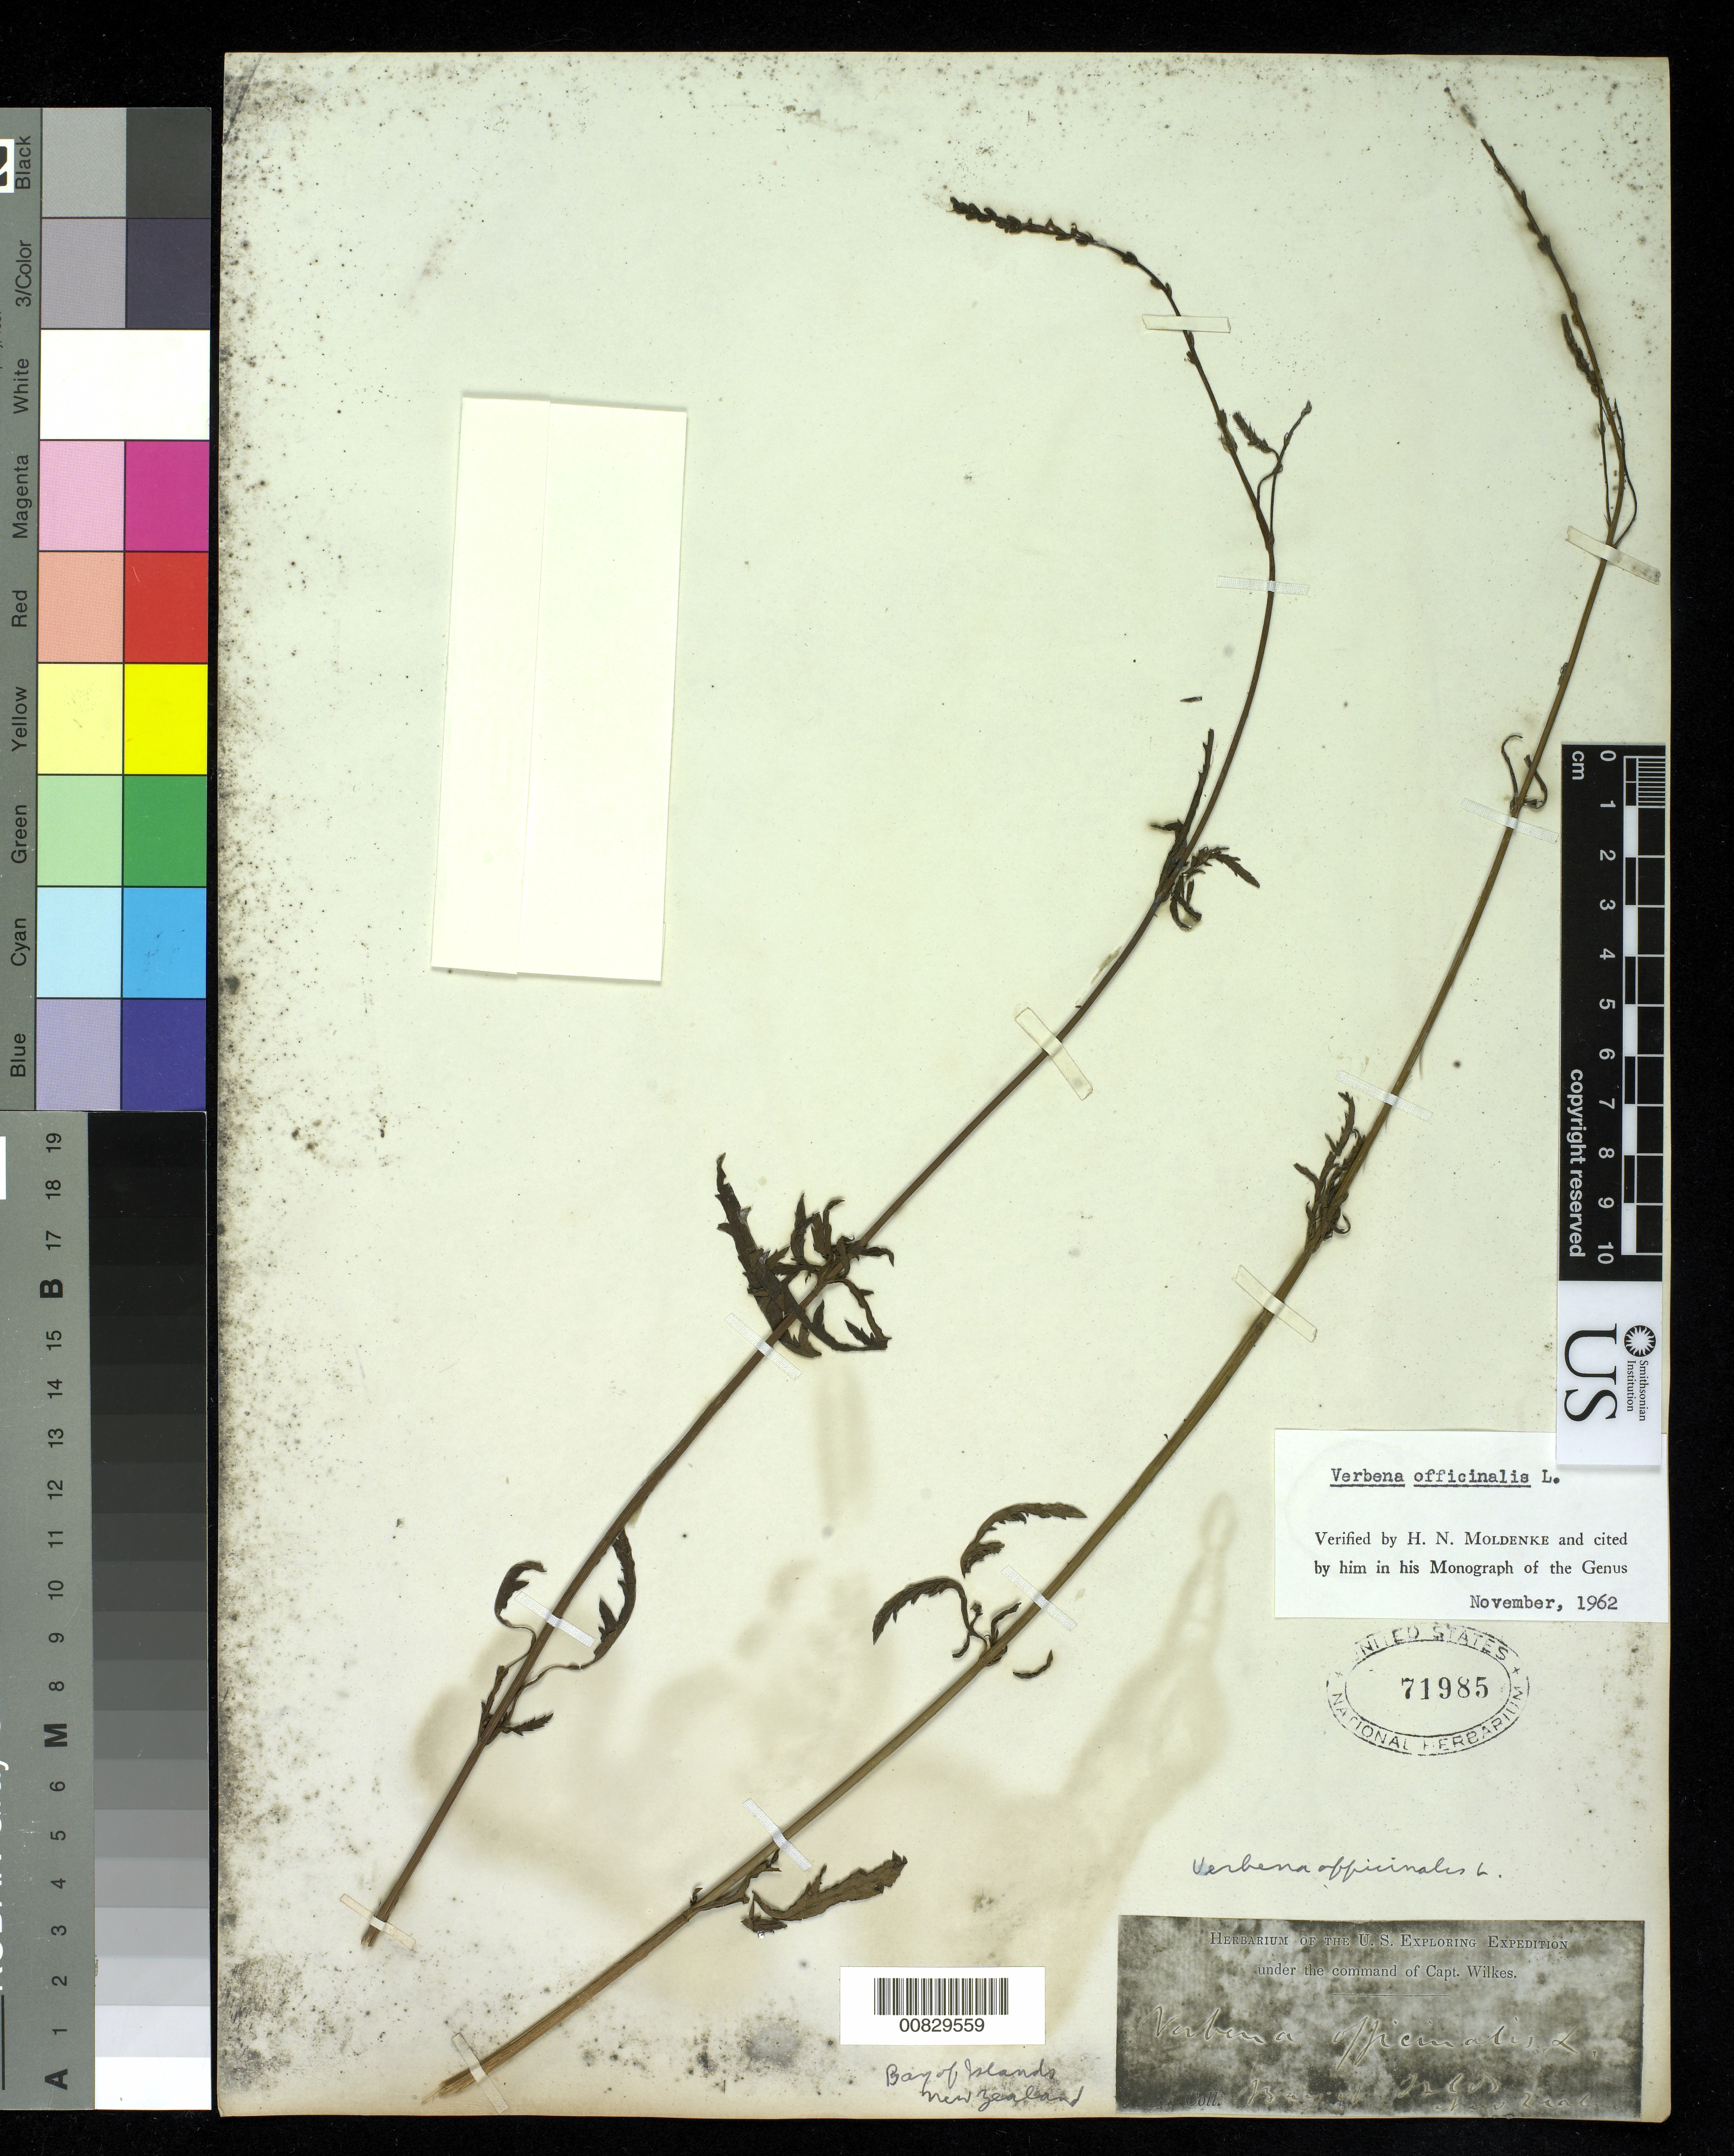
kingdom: Plantae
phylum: Tracheophyta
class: Magnoliopsida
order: Lamiales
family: Verbenaceae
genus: Verbena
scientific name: Verbena officinalis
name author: L.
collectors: Wilkes Explor. Exped.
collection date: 1838/1842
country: New Zealand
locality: Bay of Islands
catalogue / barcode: US 71985